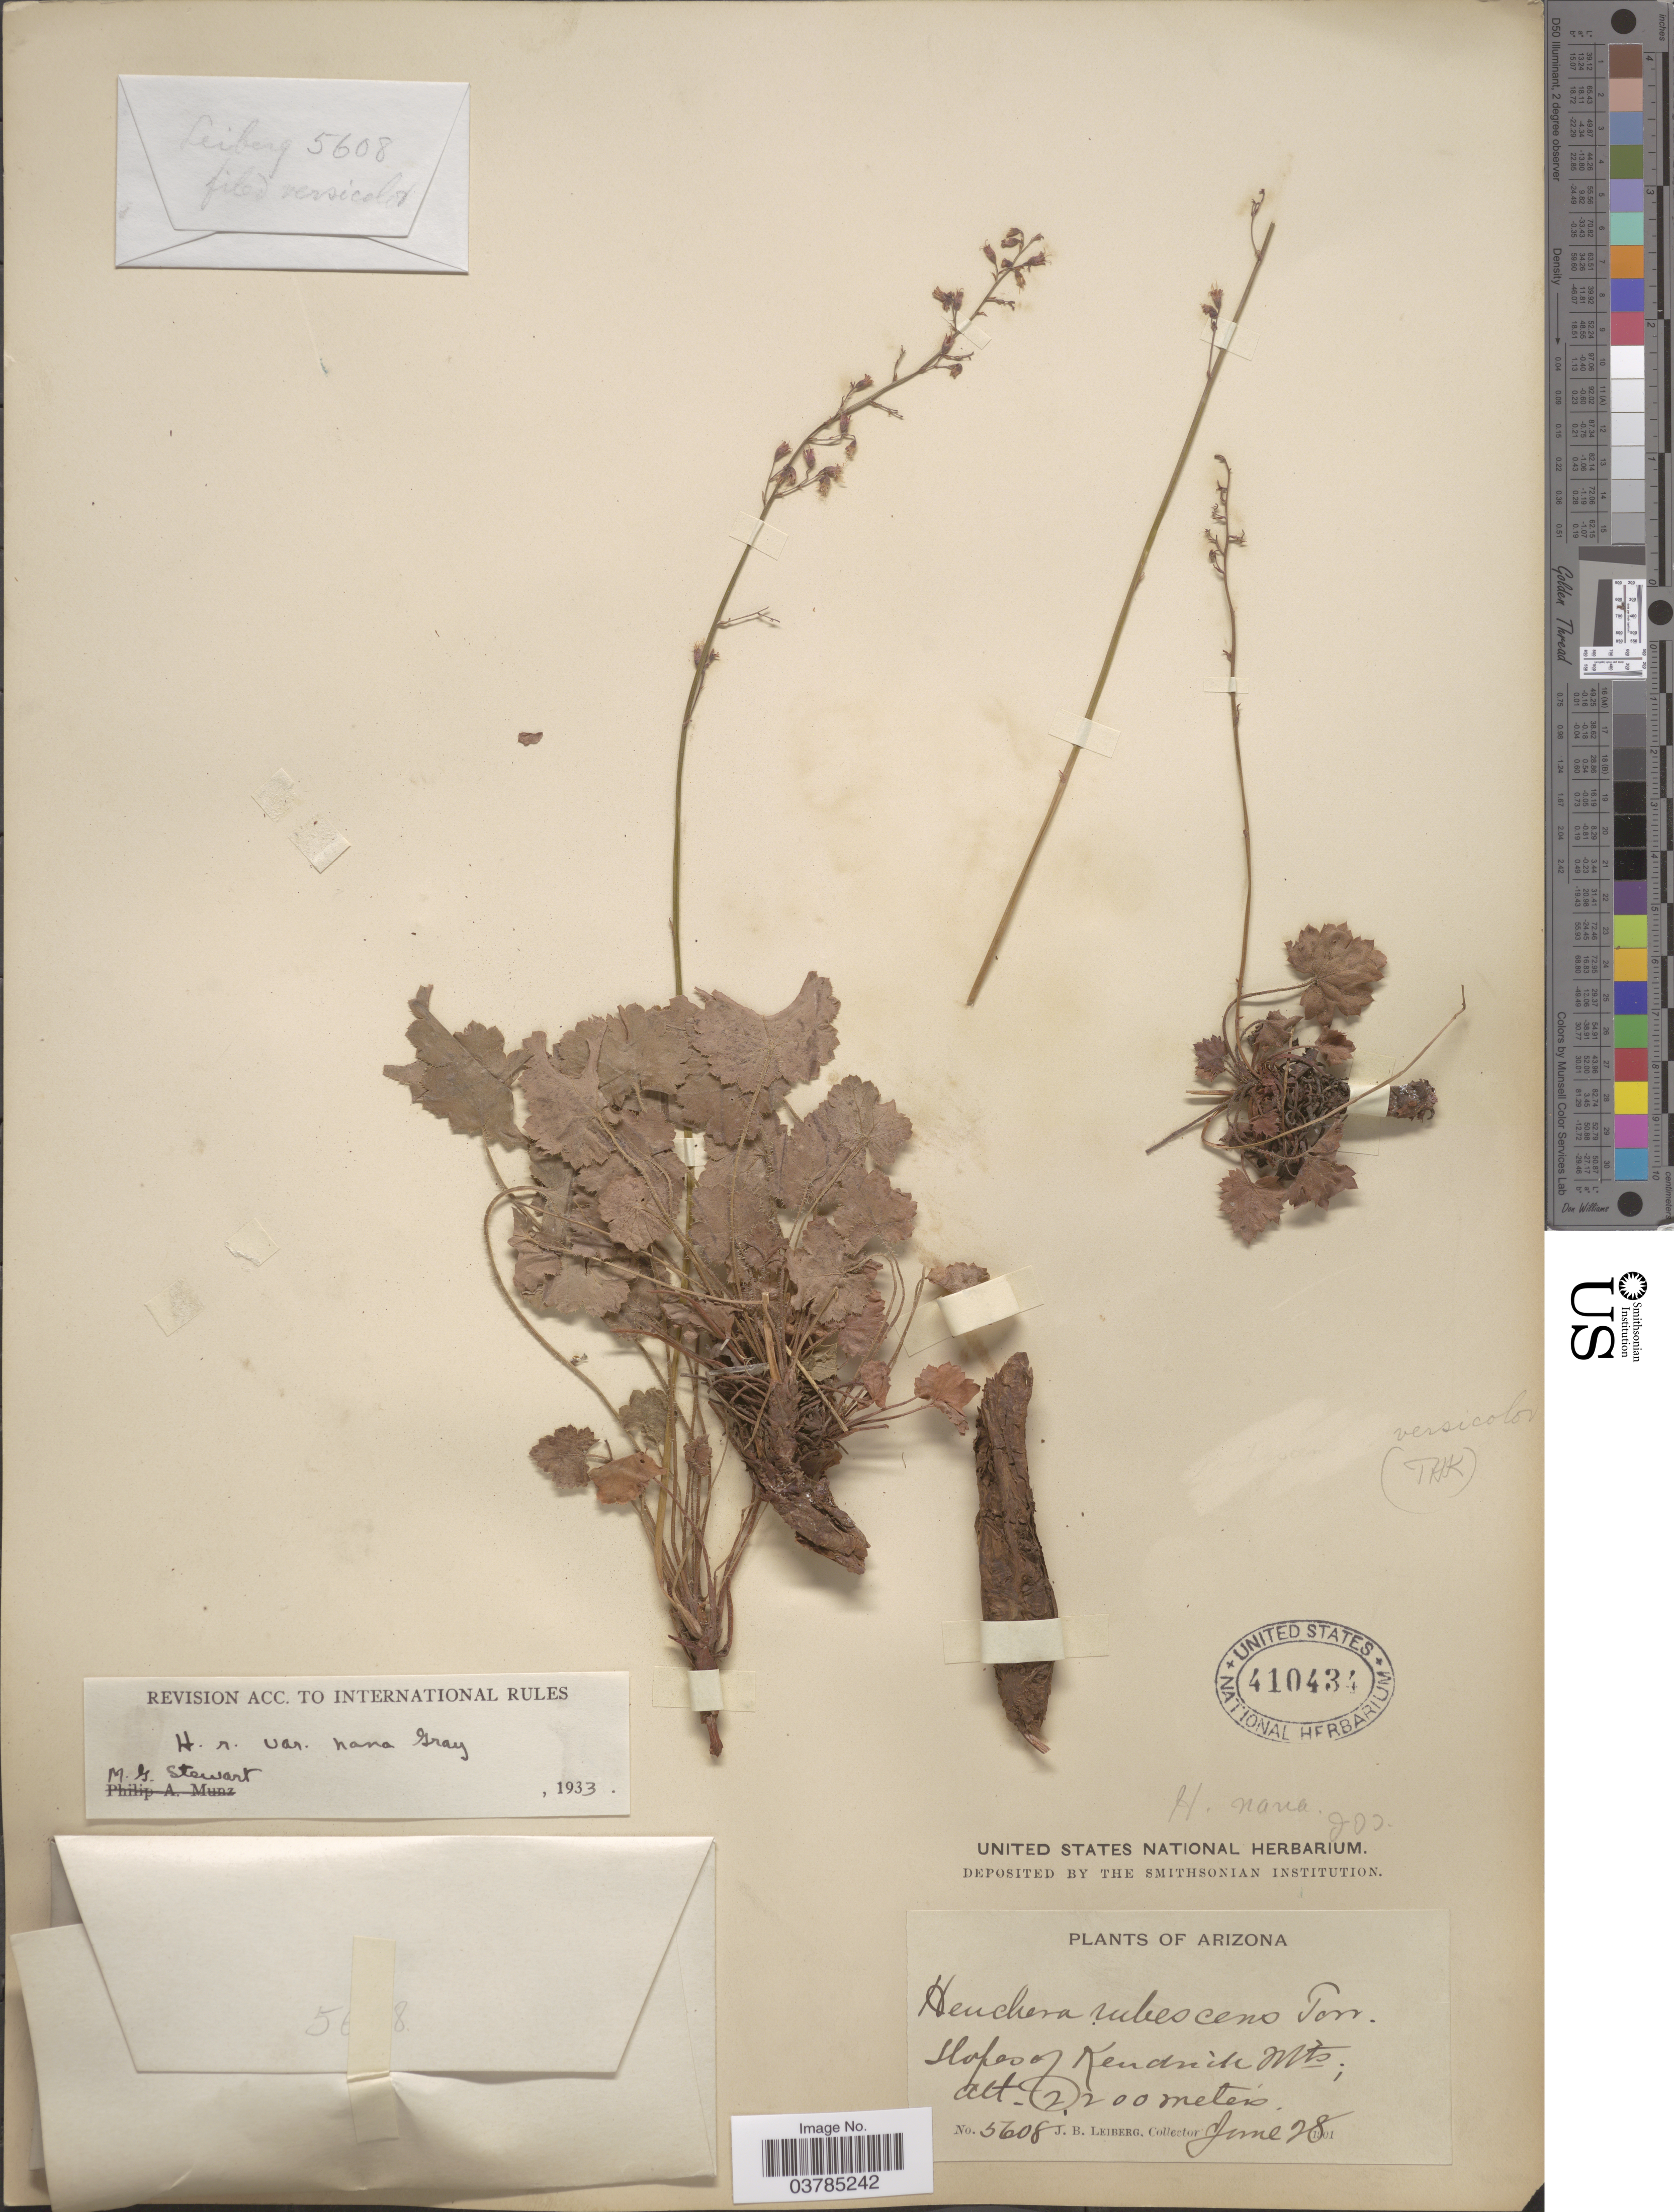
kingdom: Plantae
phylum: Tracheophyta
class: Magnoliopsida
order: Saxifragales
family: Saxifragaceae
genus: Heuchera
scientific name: Heuchera versicolor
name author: Greene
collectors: J. B. Leiberg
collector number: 5608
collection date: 1901-06-28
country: United States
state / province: Arizona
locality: Slopes of Kendrick Mts.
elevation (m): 2200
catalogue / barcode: US 410434